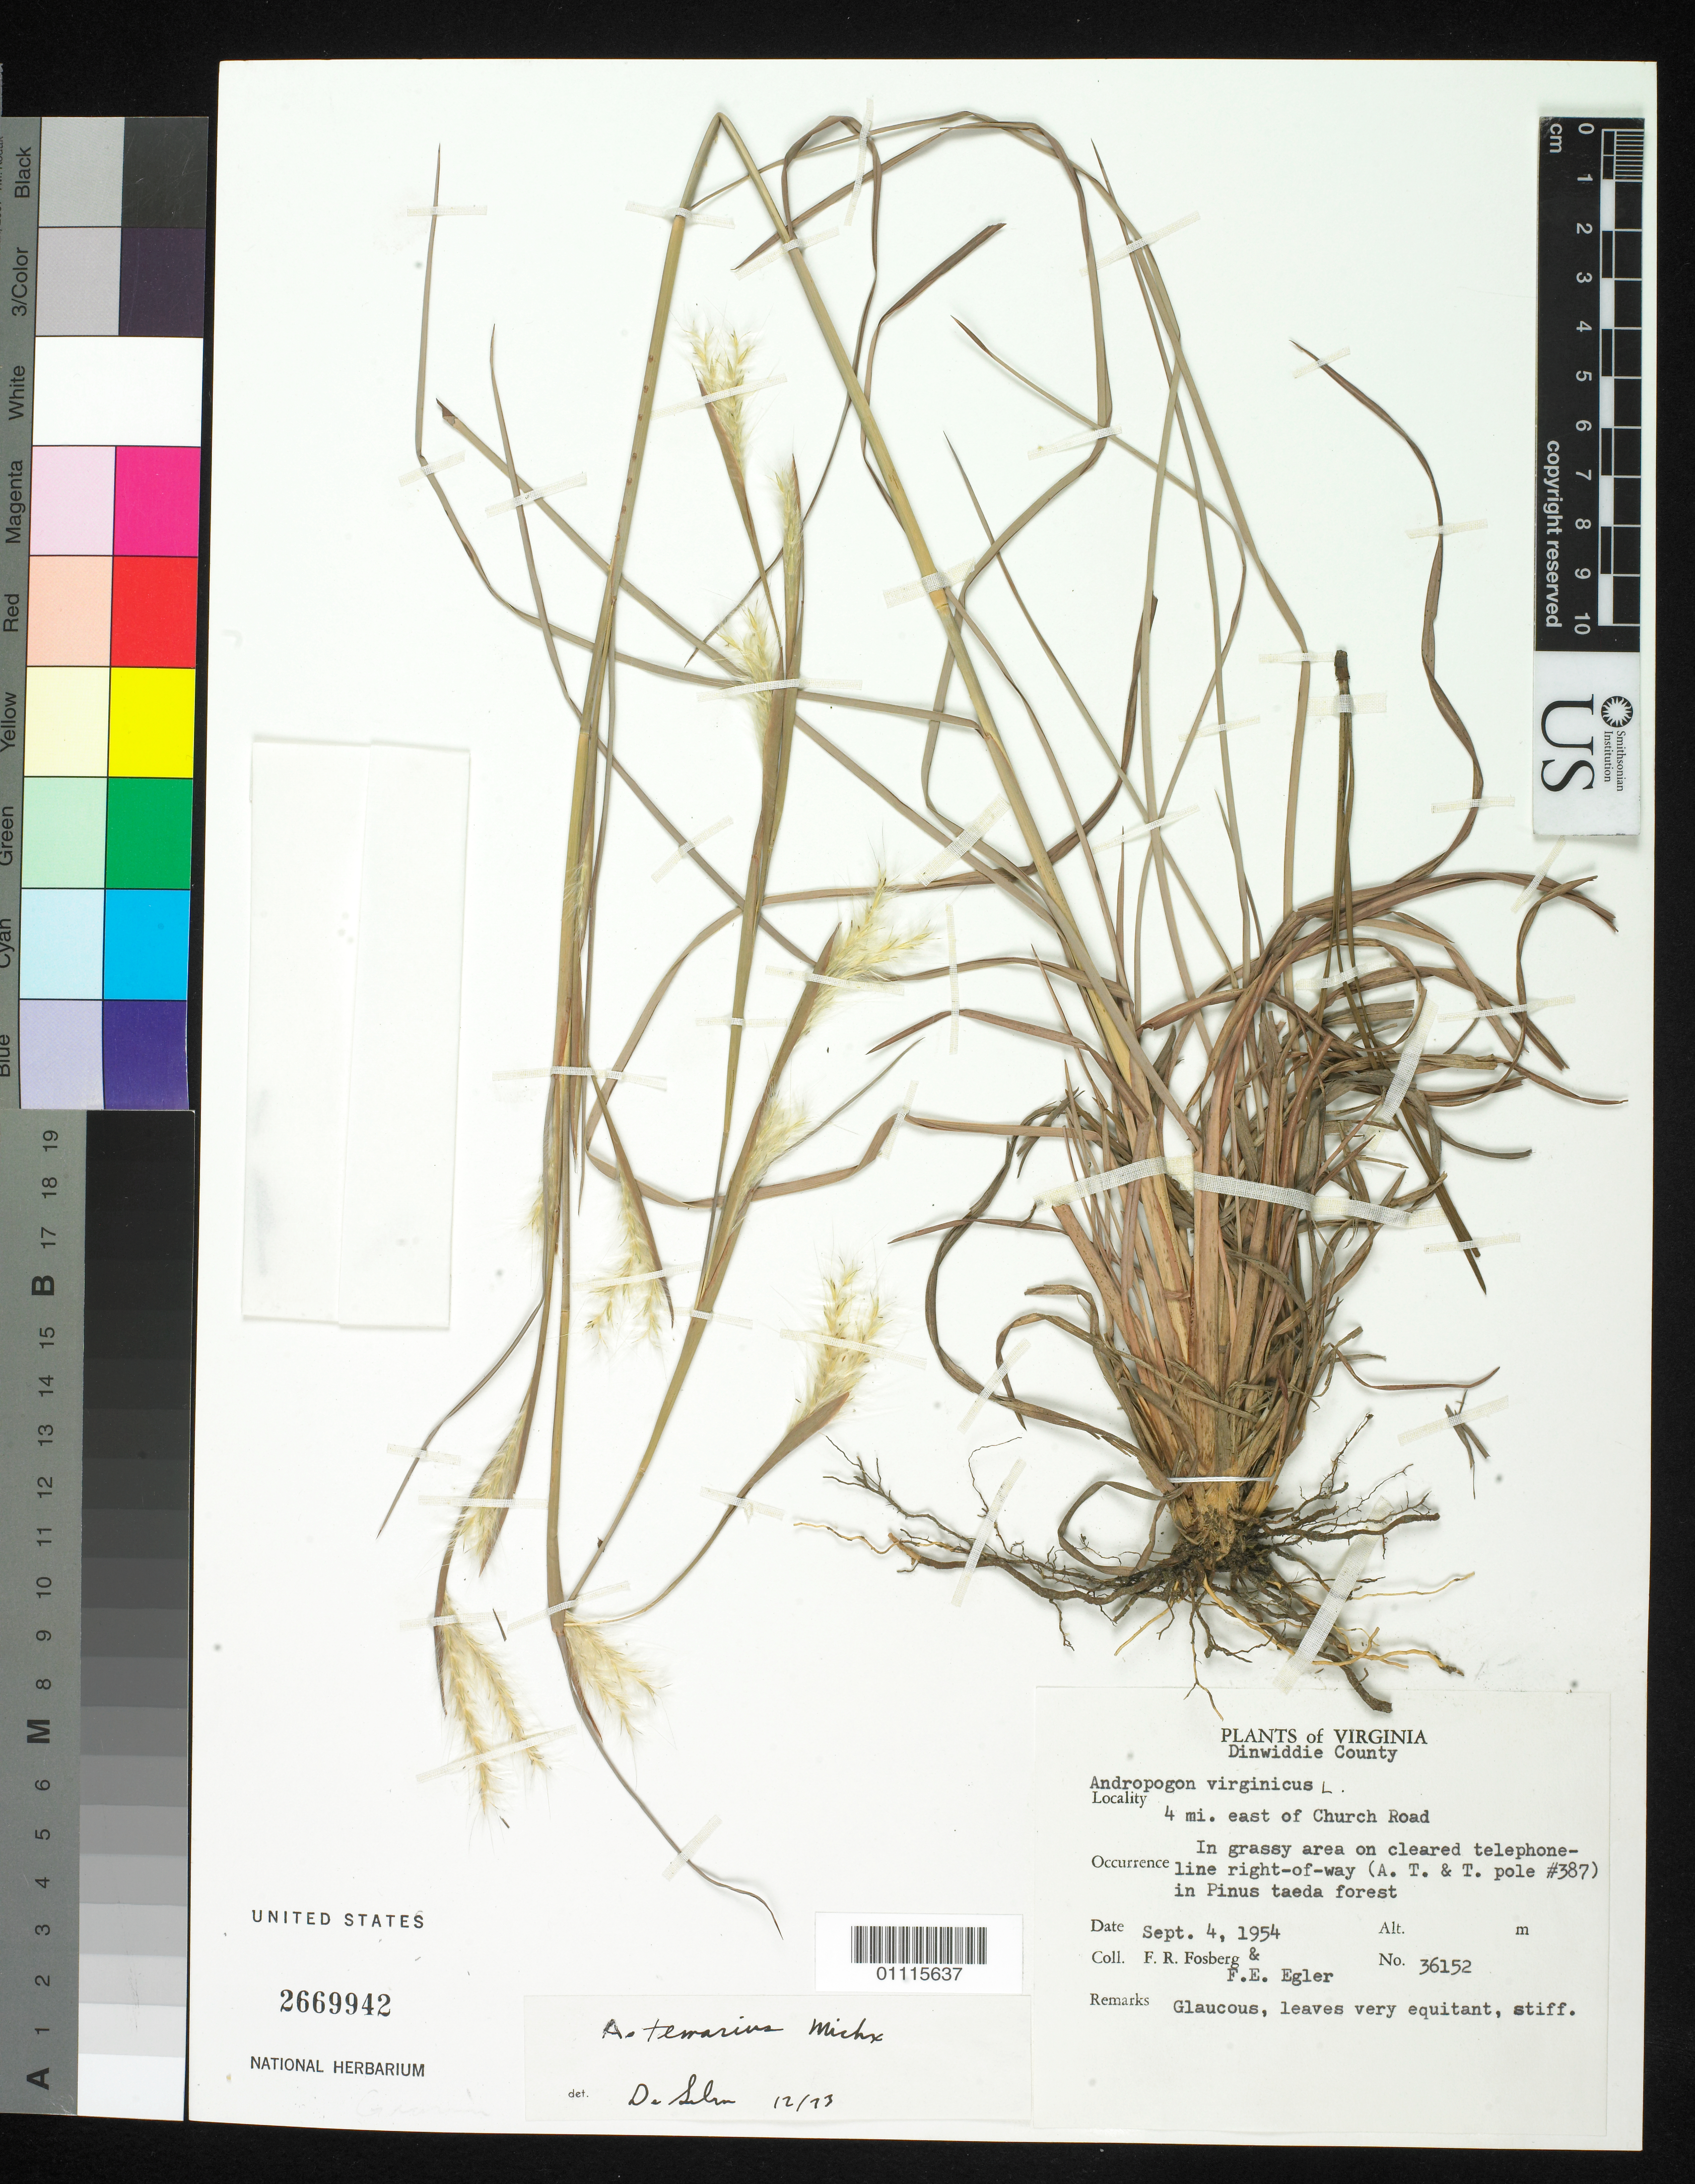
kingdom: Plantae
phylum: Tracheophyta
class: Liliopsida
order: Poales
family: Poaceae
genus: Andropogon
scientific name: Andropogon ternarius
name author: Michx.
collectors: F. R. Fosberg & F. Egler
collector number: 36152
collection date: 1954-09-04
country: United States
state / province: Virginia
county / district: Dinwiddie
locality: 4 mi. E of Church Road.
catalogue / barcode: US 2669942